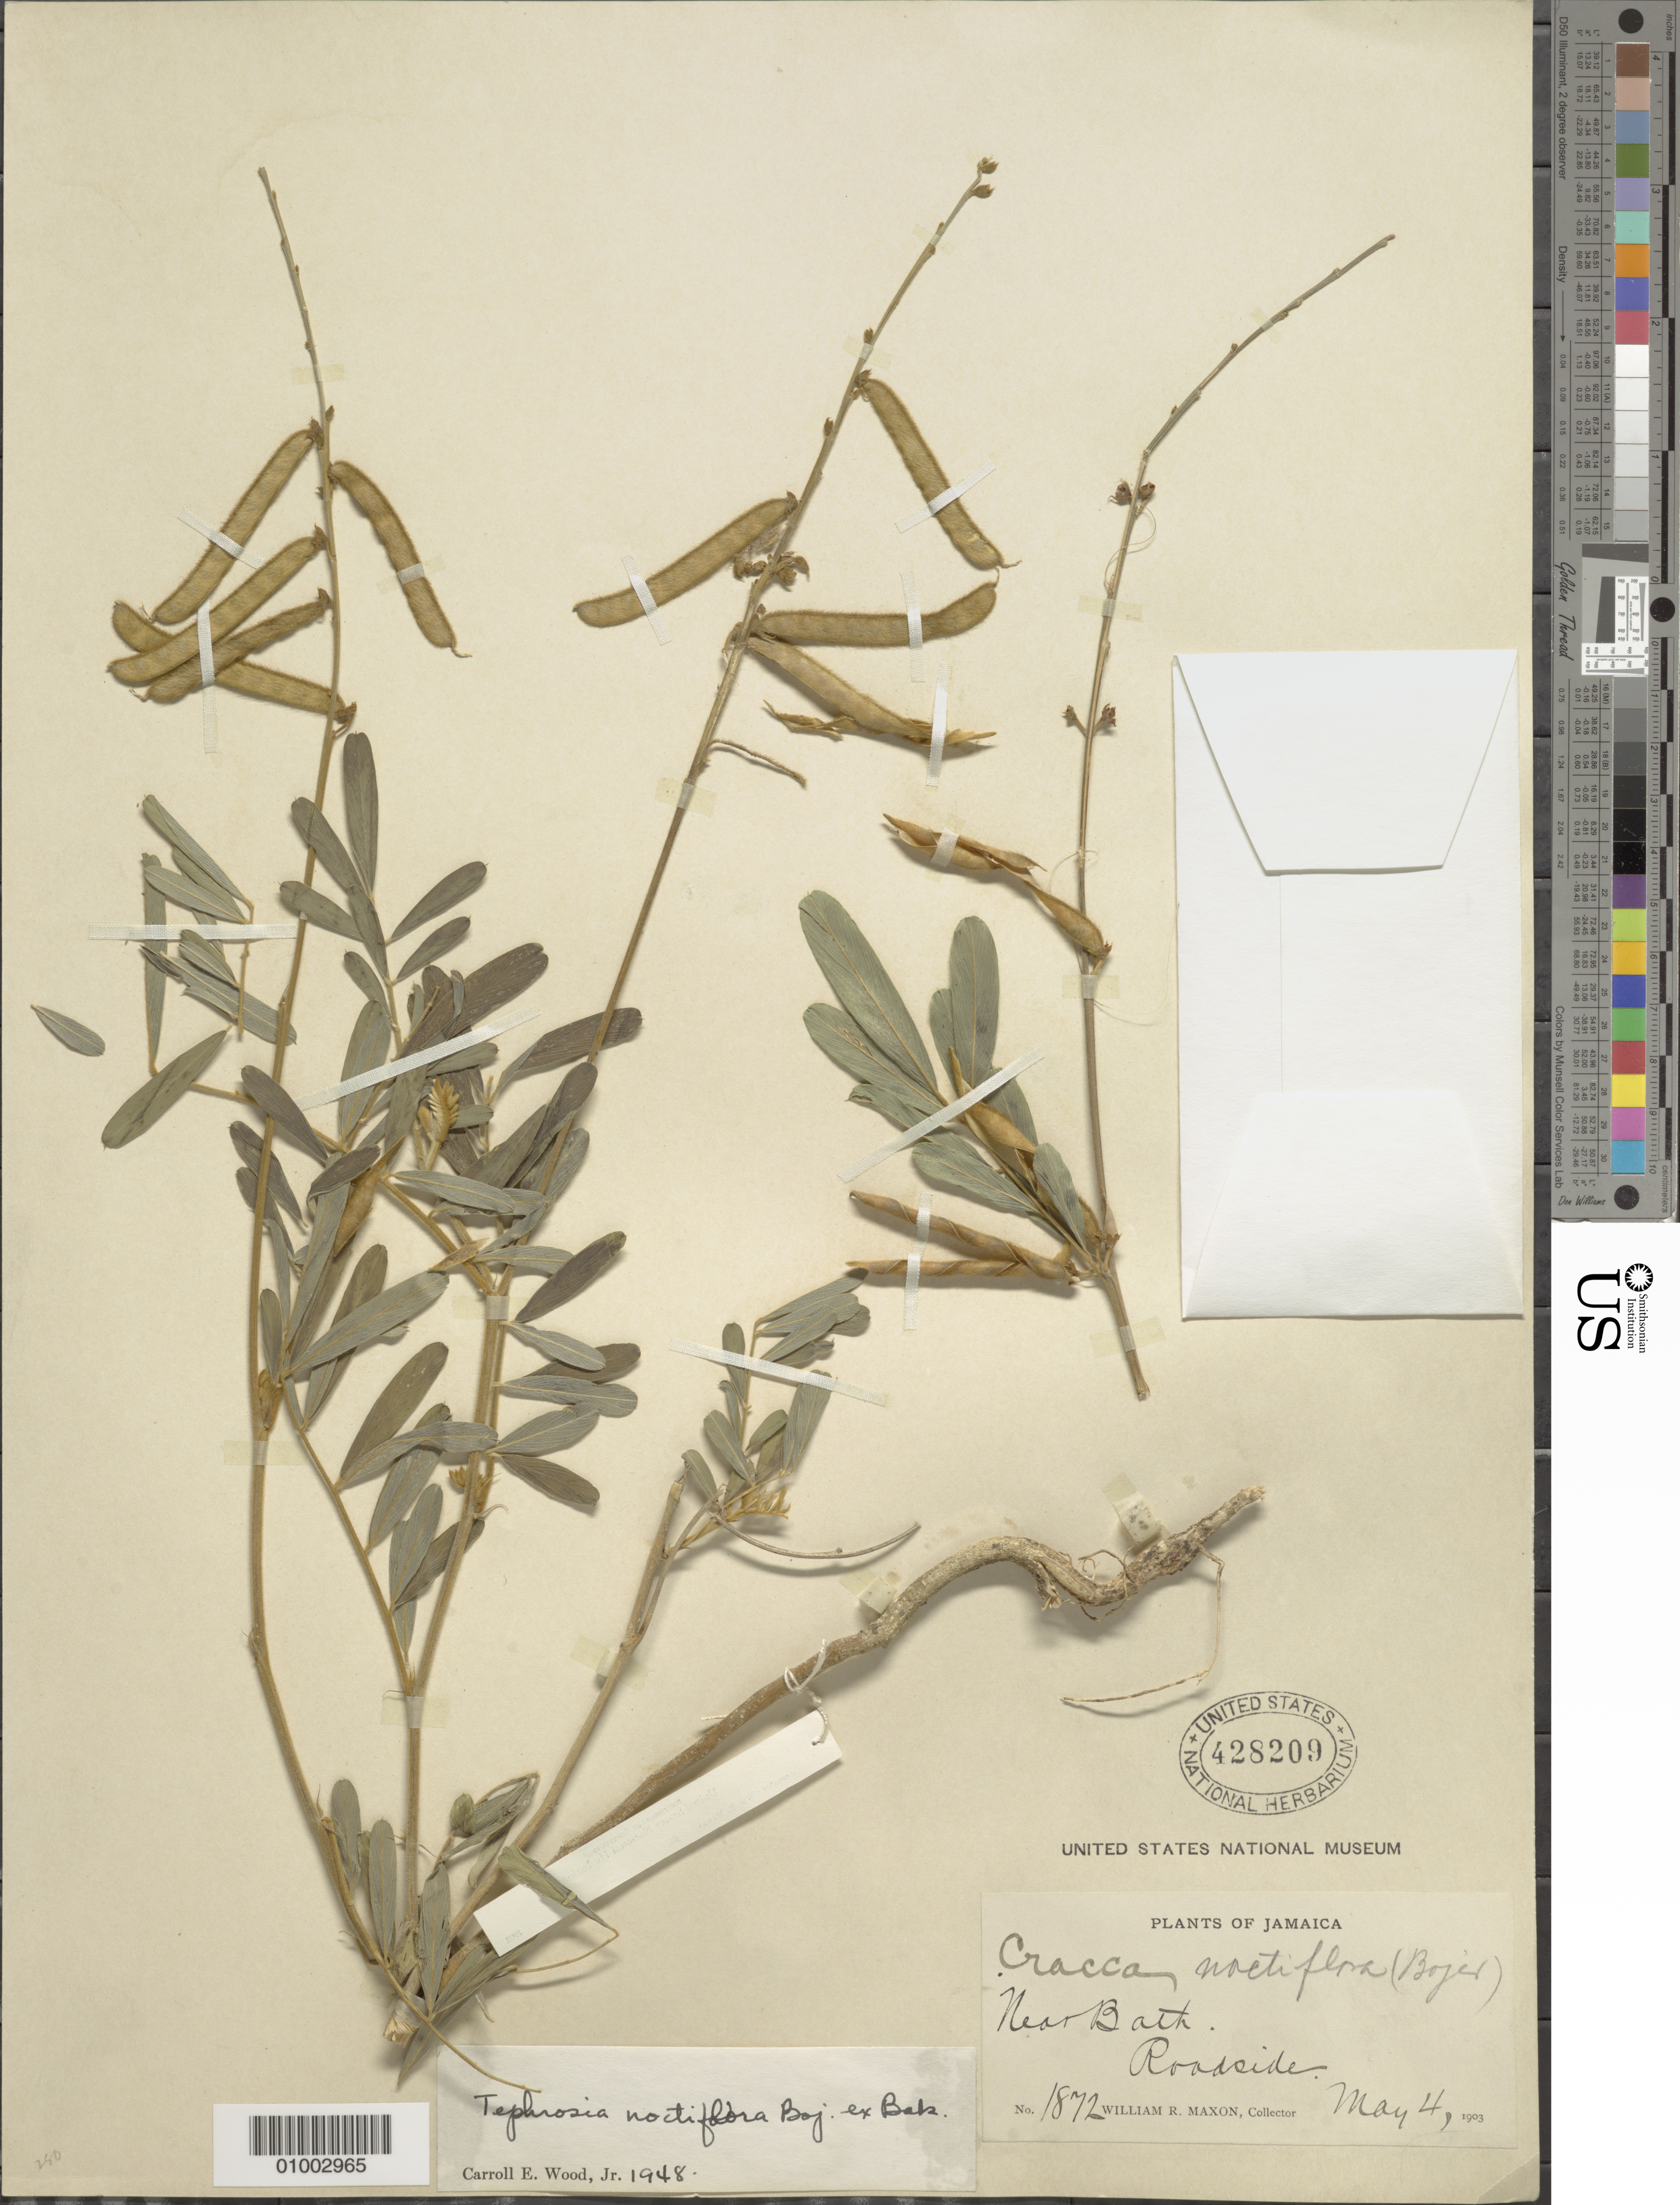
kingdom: Plantae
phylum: Tracheophyta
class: Magnoliopsida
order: Fabales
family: Fabaceae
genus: Tephrosia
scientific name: Tephrosia noctiflora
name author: Bojer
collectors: W. R. Maxon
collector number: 1872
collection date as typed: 04 May 1903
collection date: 1903-05-04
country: Jamaica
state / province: Manchester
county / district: Bath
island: Jamaica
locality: Roadside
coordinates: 0 N, 0 E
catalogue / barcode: US 428209